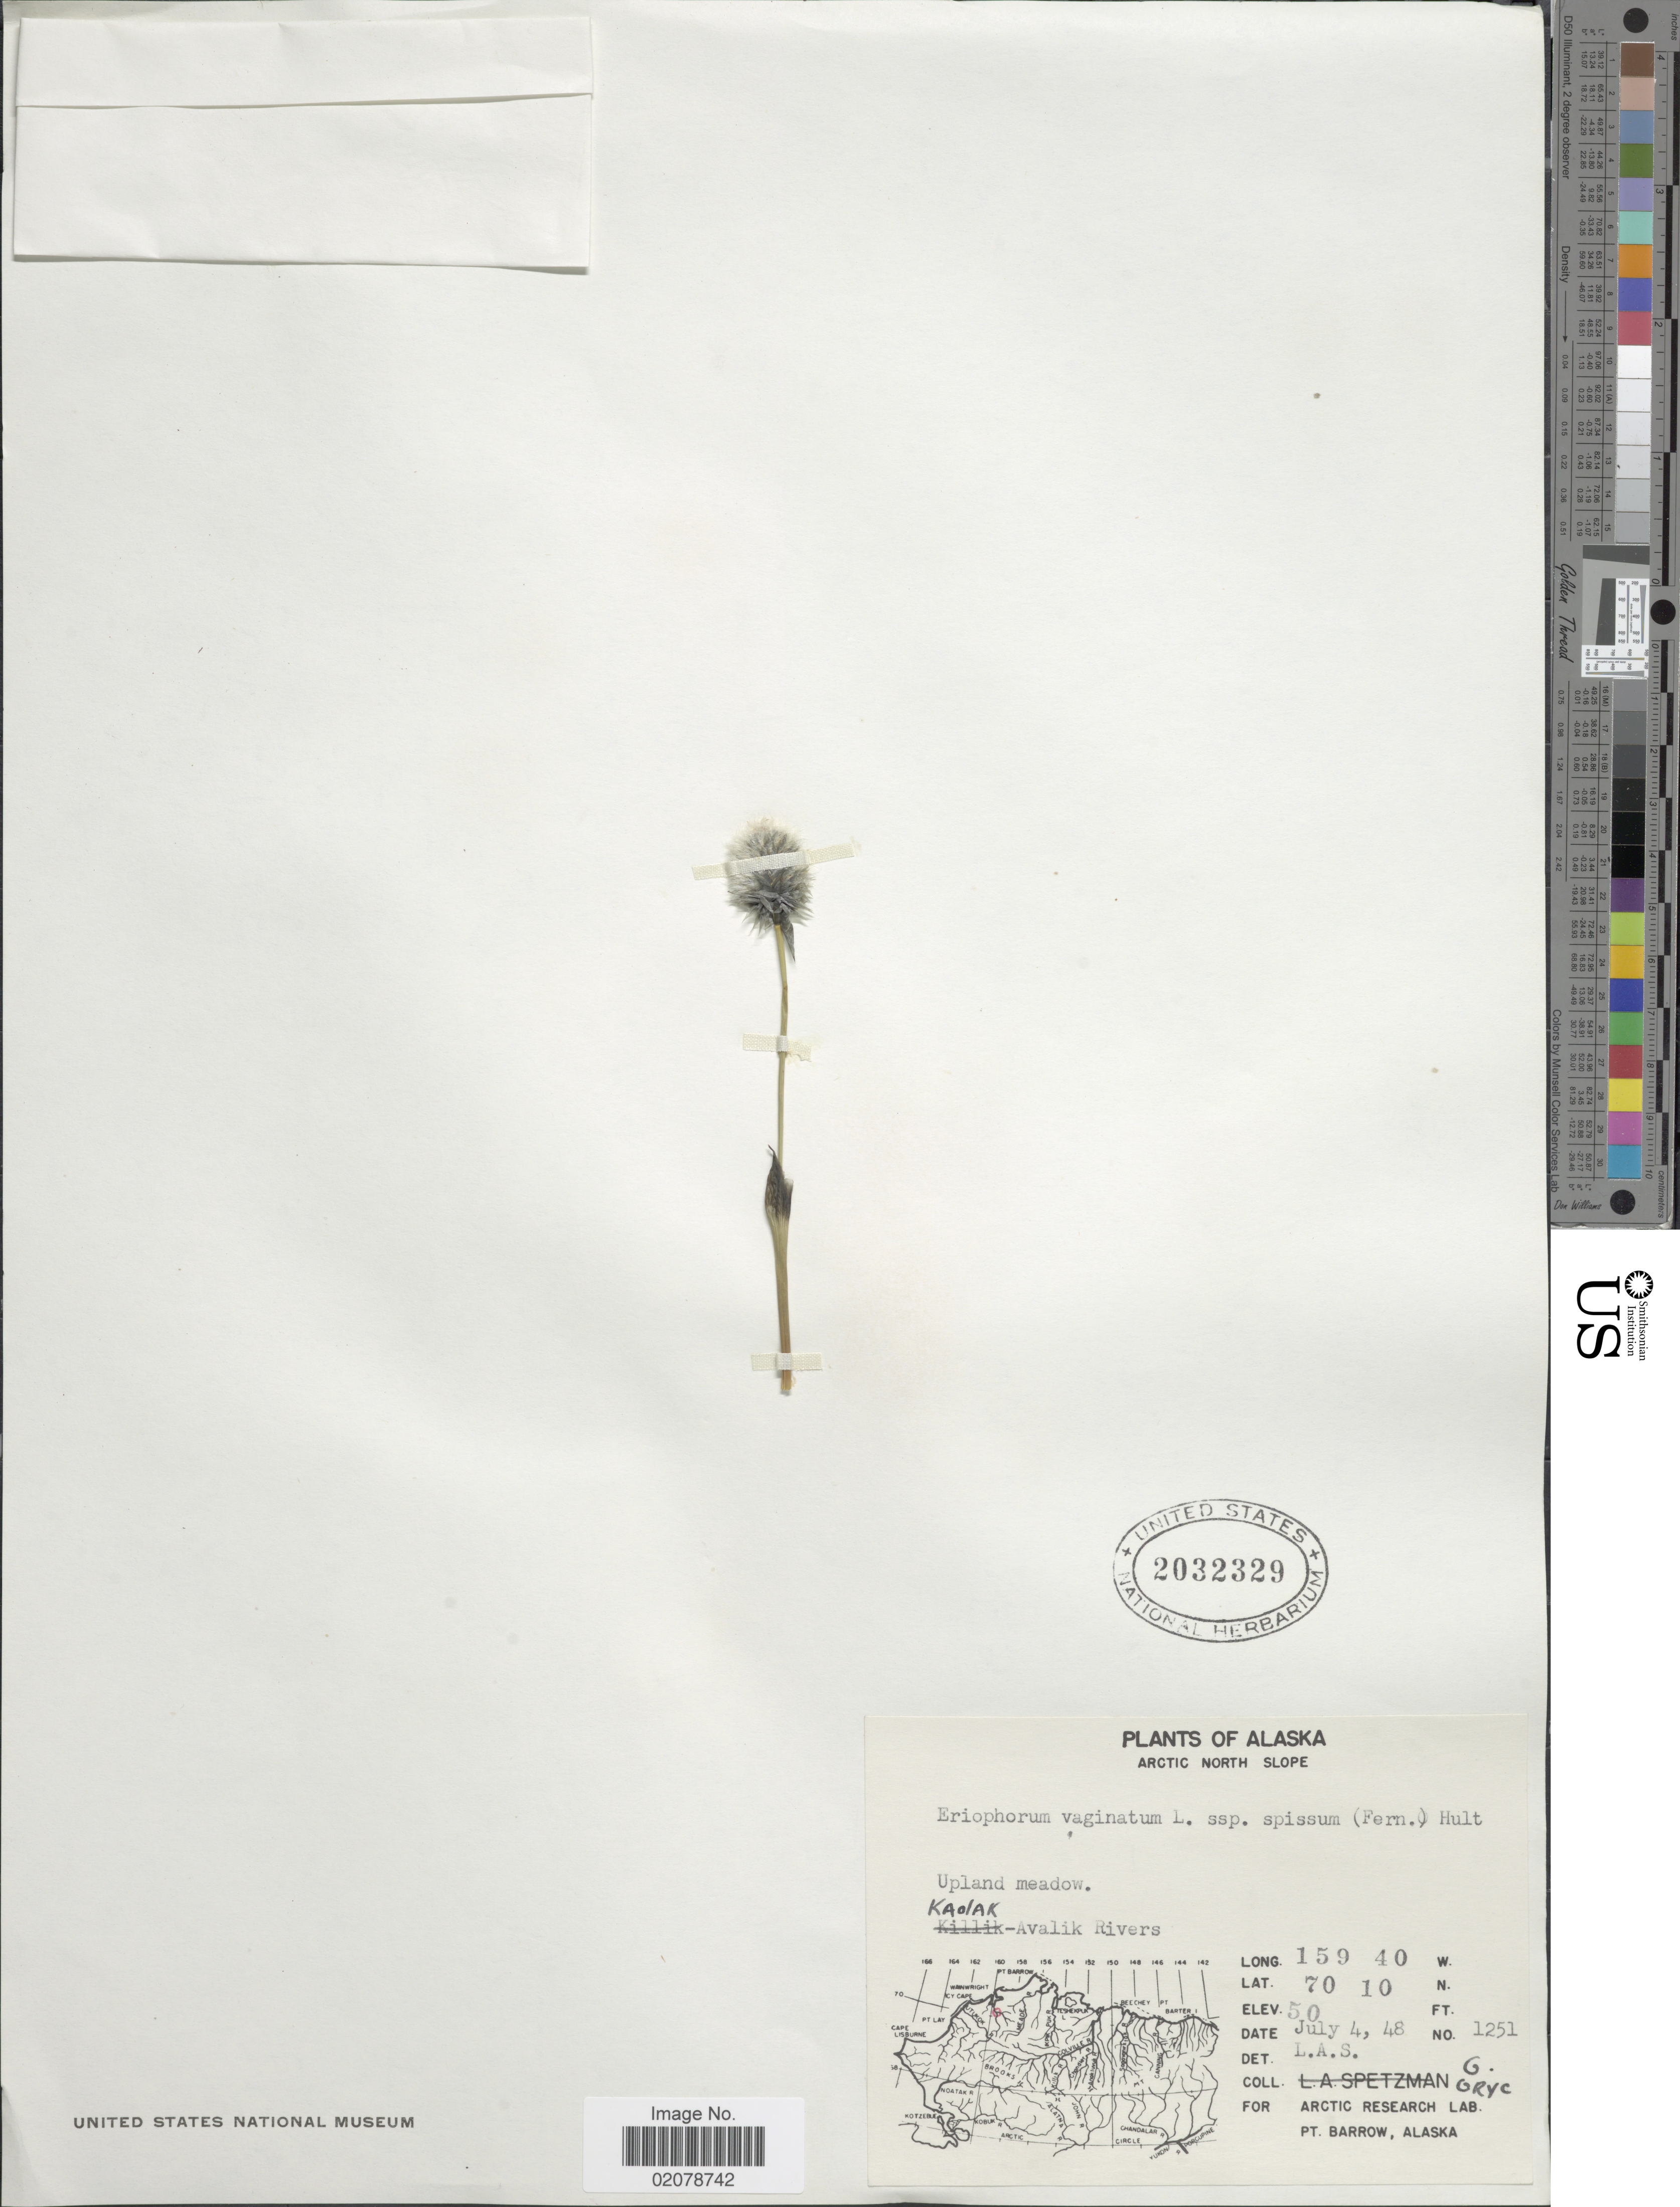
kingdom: Plantae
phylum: Tracheophyta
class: Liliopsida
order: Poales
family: Cyperaceae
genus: Eriophorum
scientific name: Eriophorum vaginatum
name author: L.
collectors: G. Gryc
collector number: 1251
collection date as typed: Transcribed d/m/y: 4/7/48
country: United States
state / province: Alaska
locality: Arctic north slope. Kaolak-Avalik Rivers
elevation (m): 15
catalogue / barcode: US 2032329